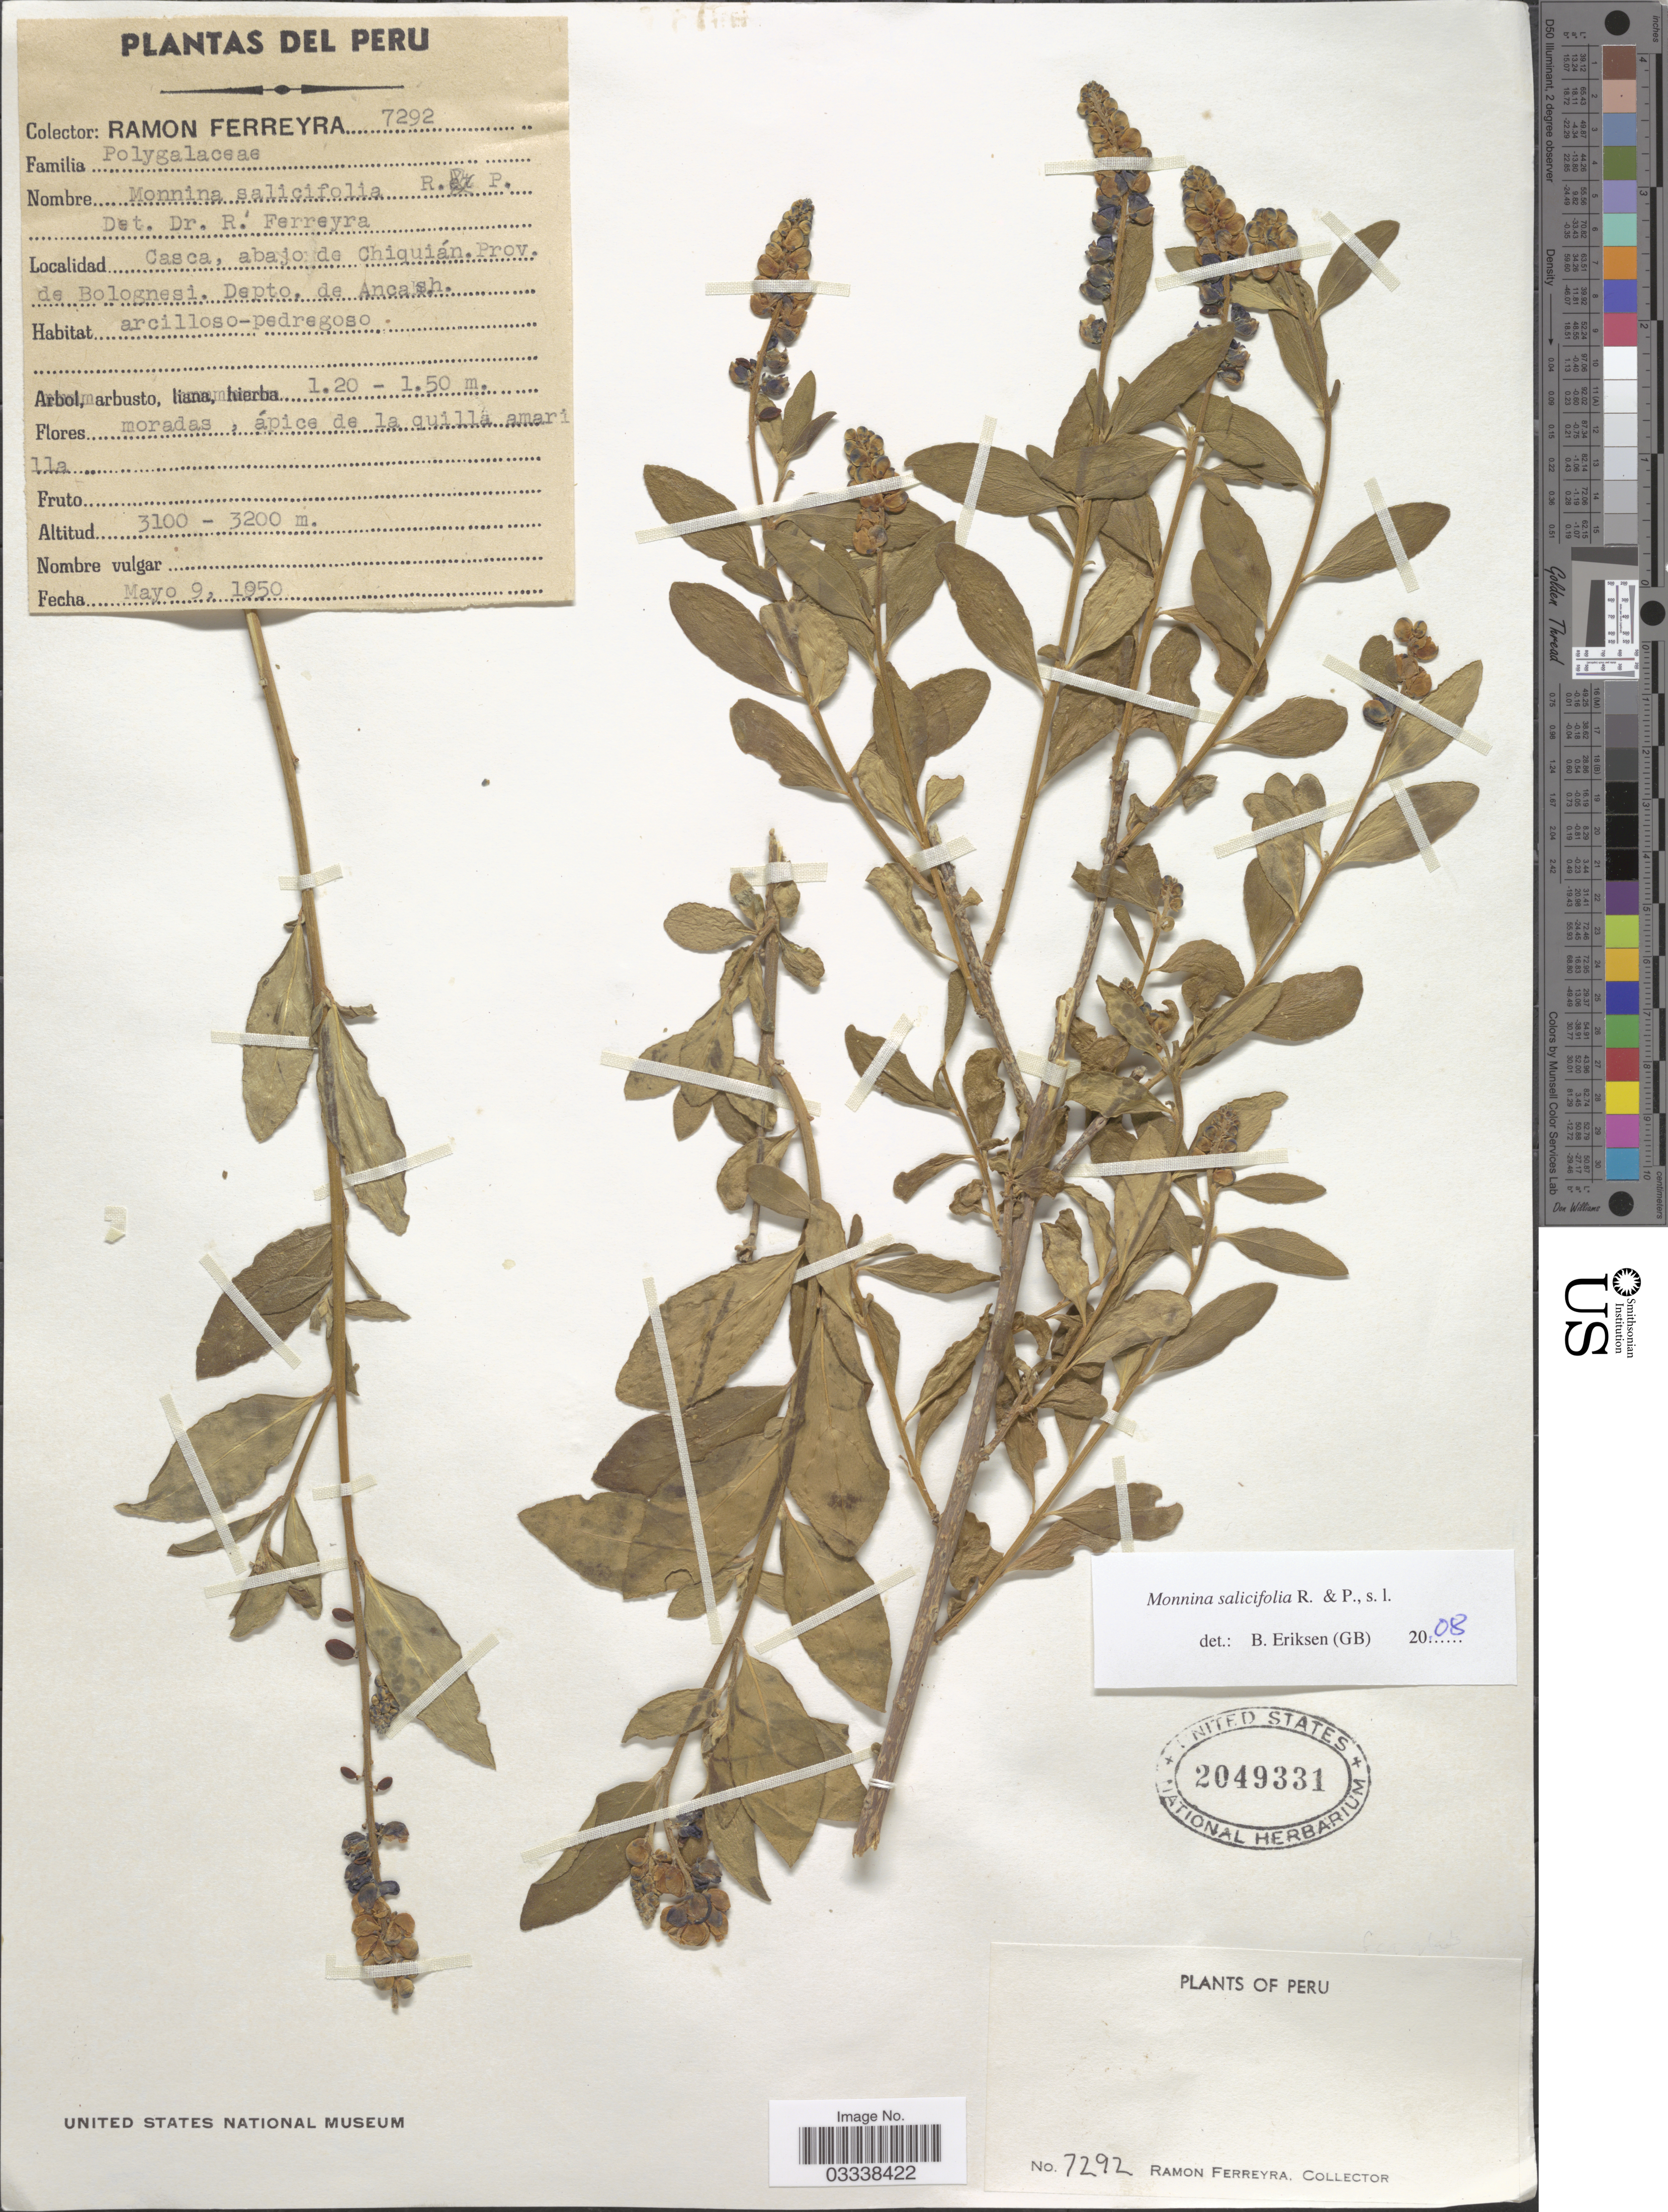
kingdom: Plantae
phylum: Tracheophyta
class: Magnoliopsida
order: Fabales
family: Polygalaceae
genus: Monnina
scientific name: Monnina salicifolia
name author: Ruiz & Pav.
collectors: R. A. Ferreyra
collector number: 7292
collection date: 1950-05-09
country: Peru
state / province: Ancash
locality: Casca, abajo de Chiquián. Prov. de Bolognesi. Depto. de Ancash.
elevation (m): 3100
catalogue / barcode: US 2049331